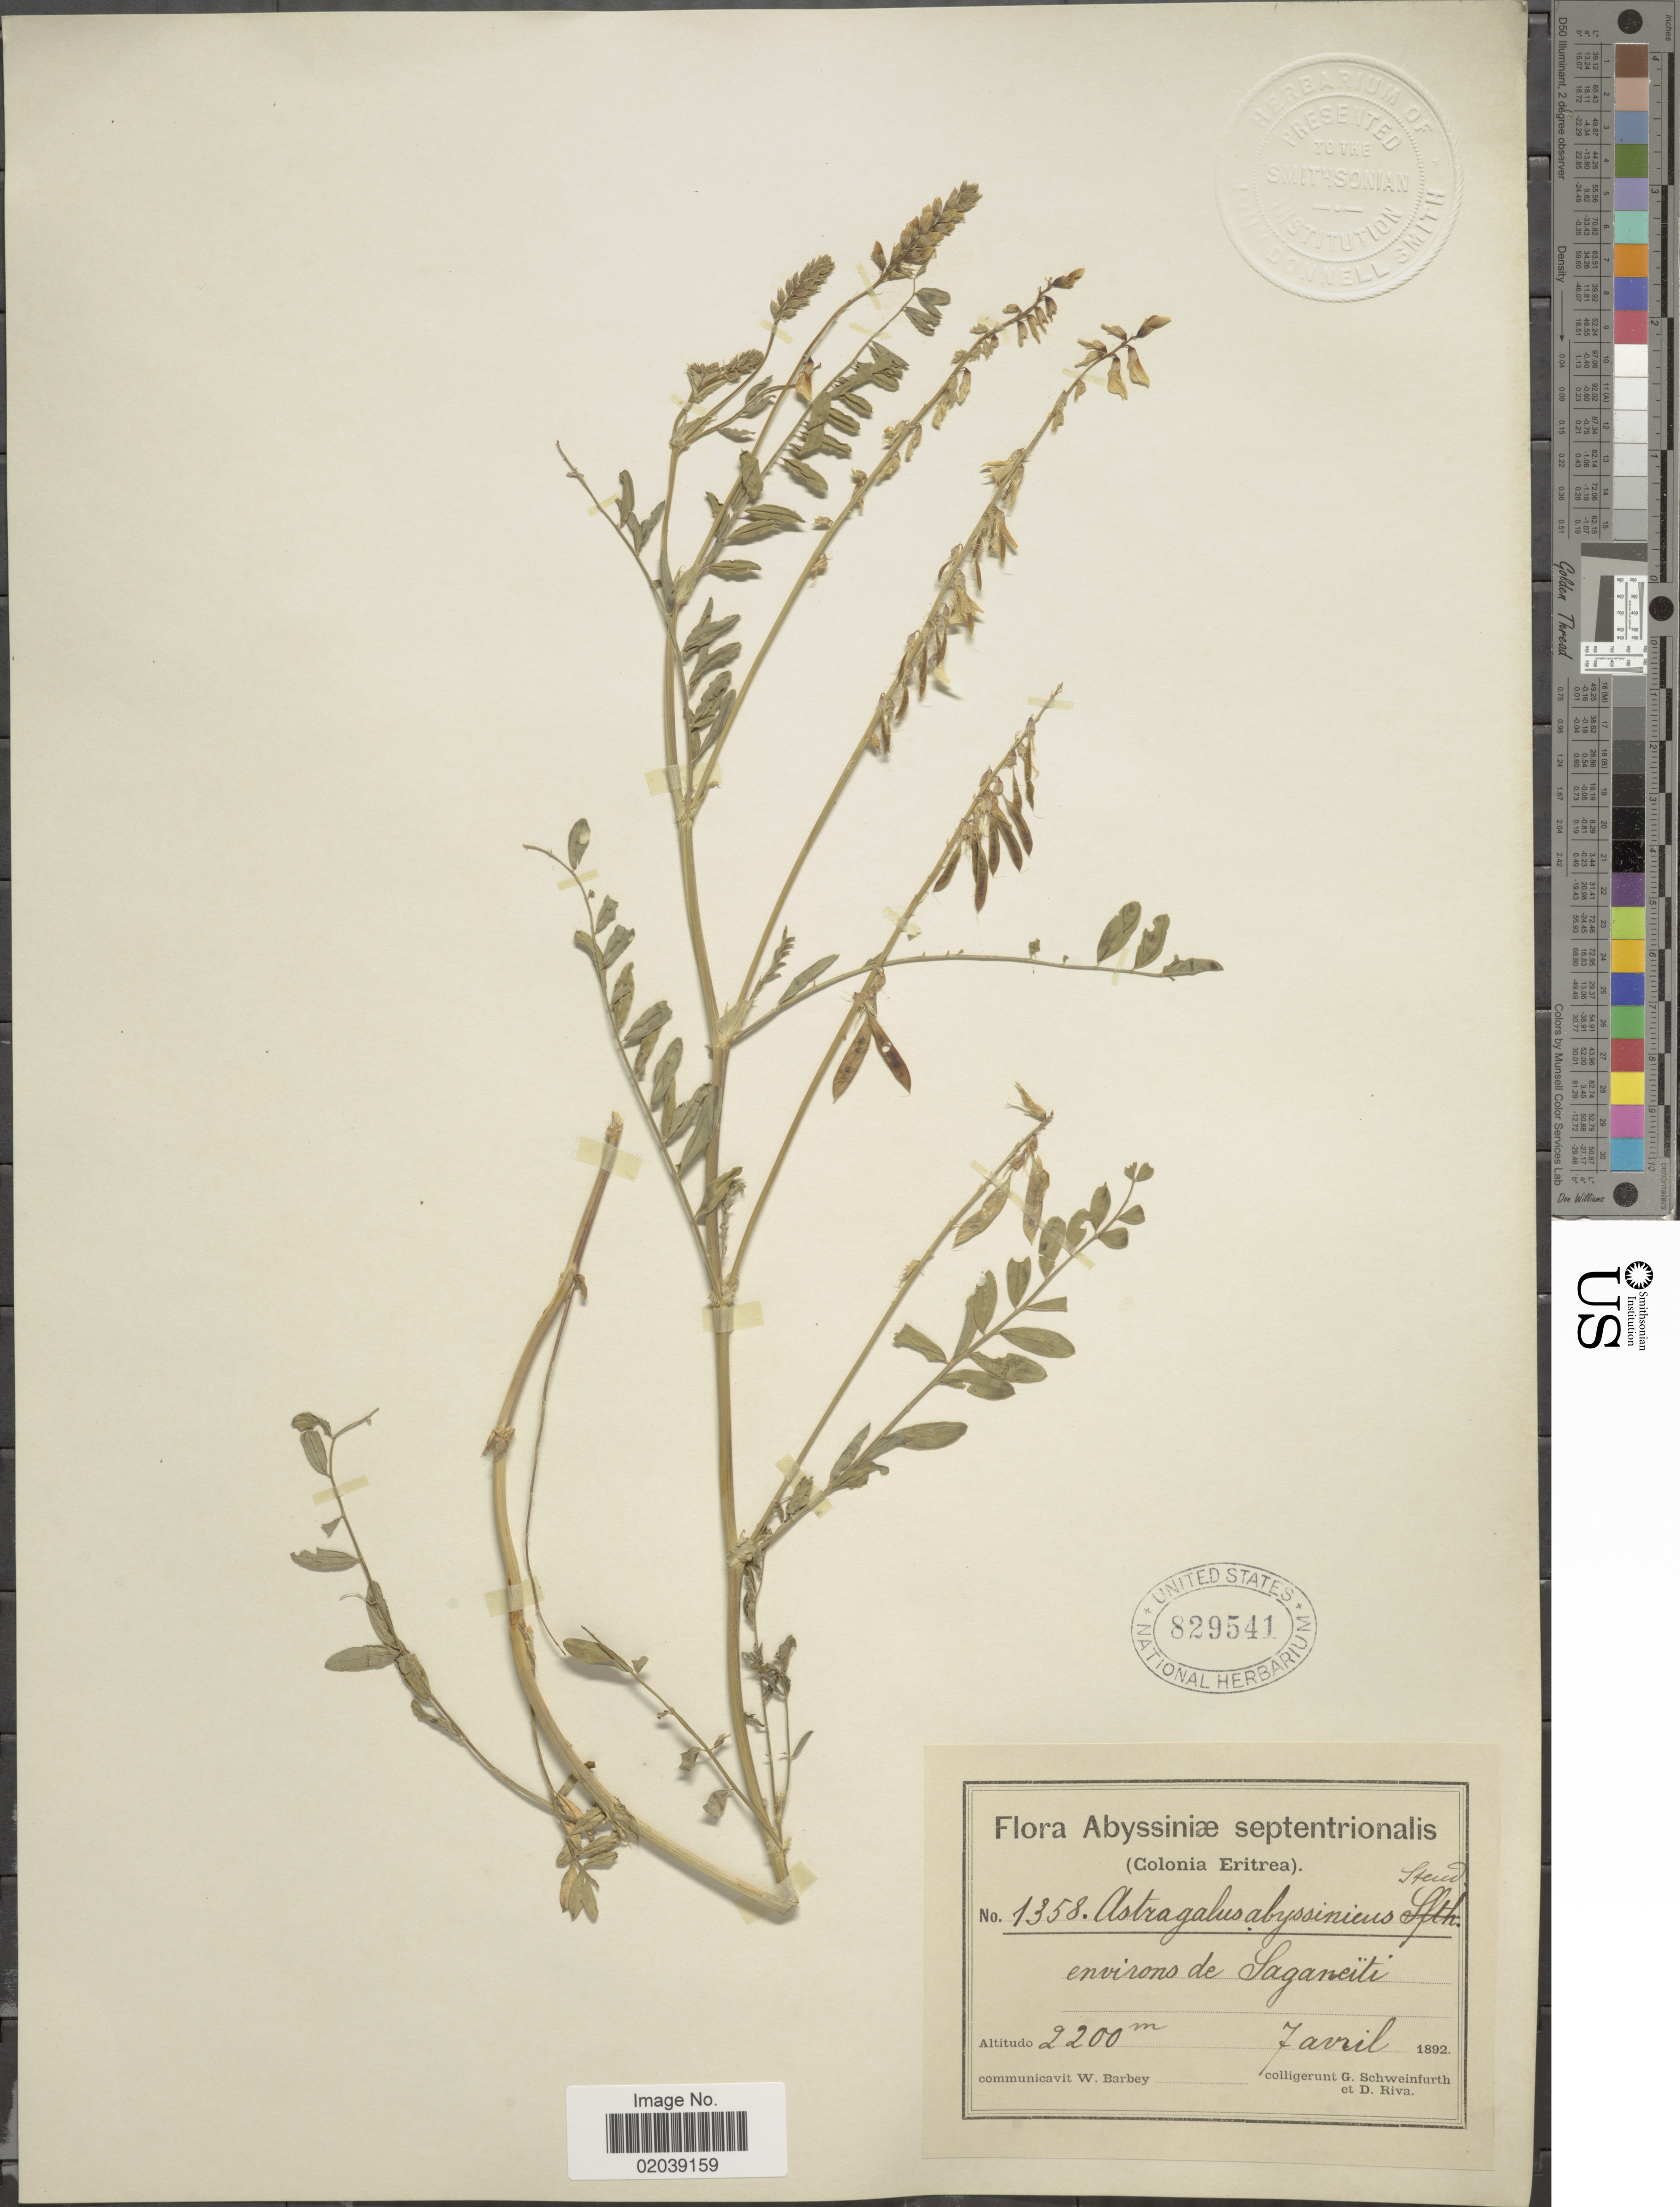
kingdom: Plantae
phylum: Tracheophyta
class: Magnoliopsida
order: Fabales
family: Fabaceae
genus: Astragalus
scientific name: Astragalus abyssinicus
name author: Steud. ex A. Rich.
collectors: G. A. Schweinfurth (herbarium) & D. Riva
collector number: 1358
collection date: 1892-04-07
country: Eritrea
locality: Abyssiniae septentrionalis ( Colonia Eritrea), environs de Saganeiti [interpreted]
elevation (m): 2200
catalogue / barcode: US 829541